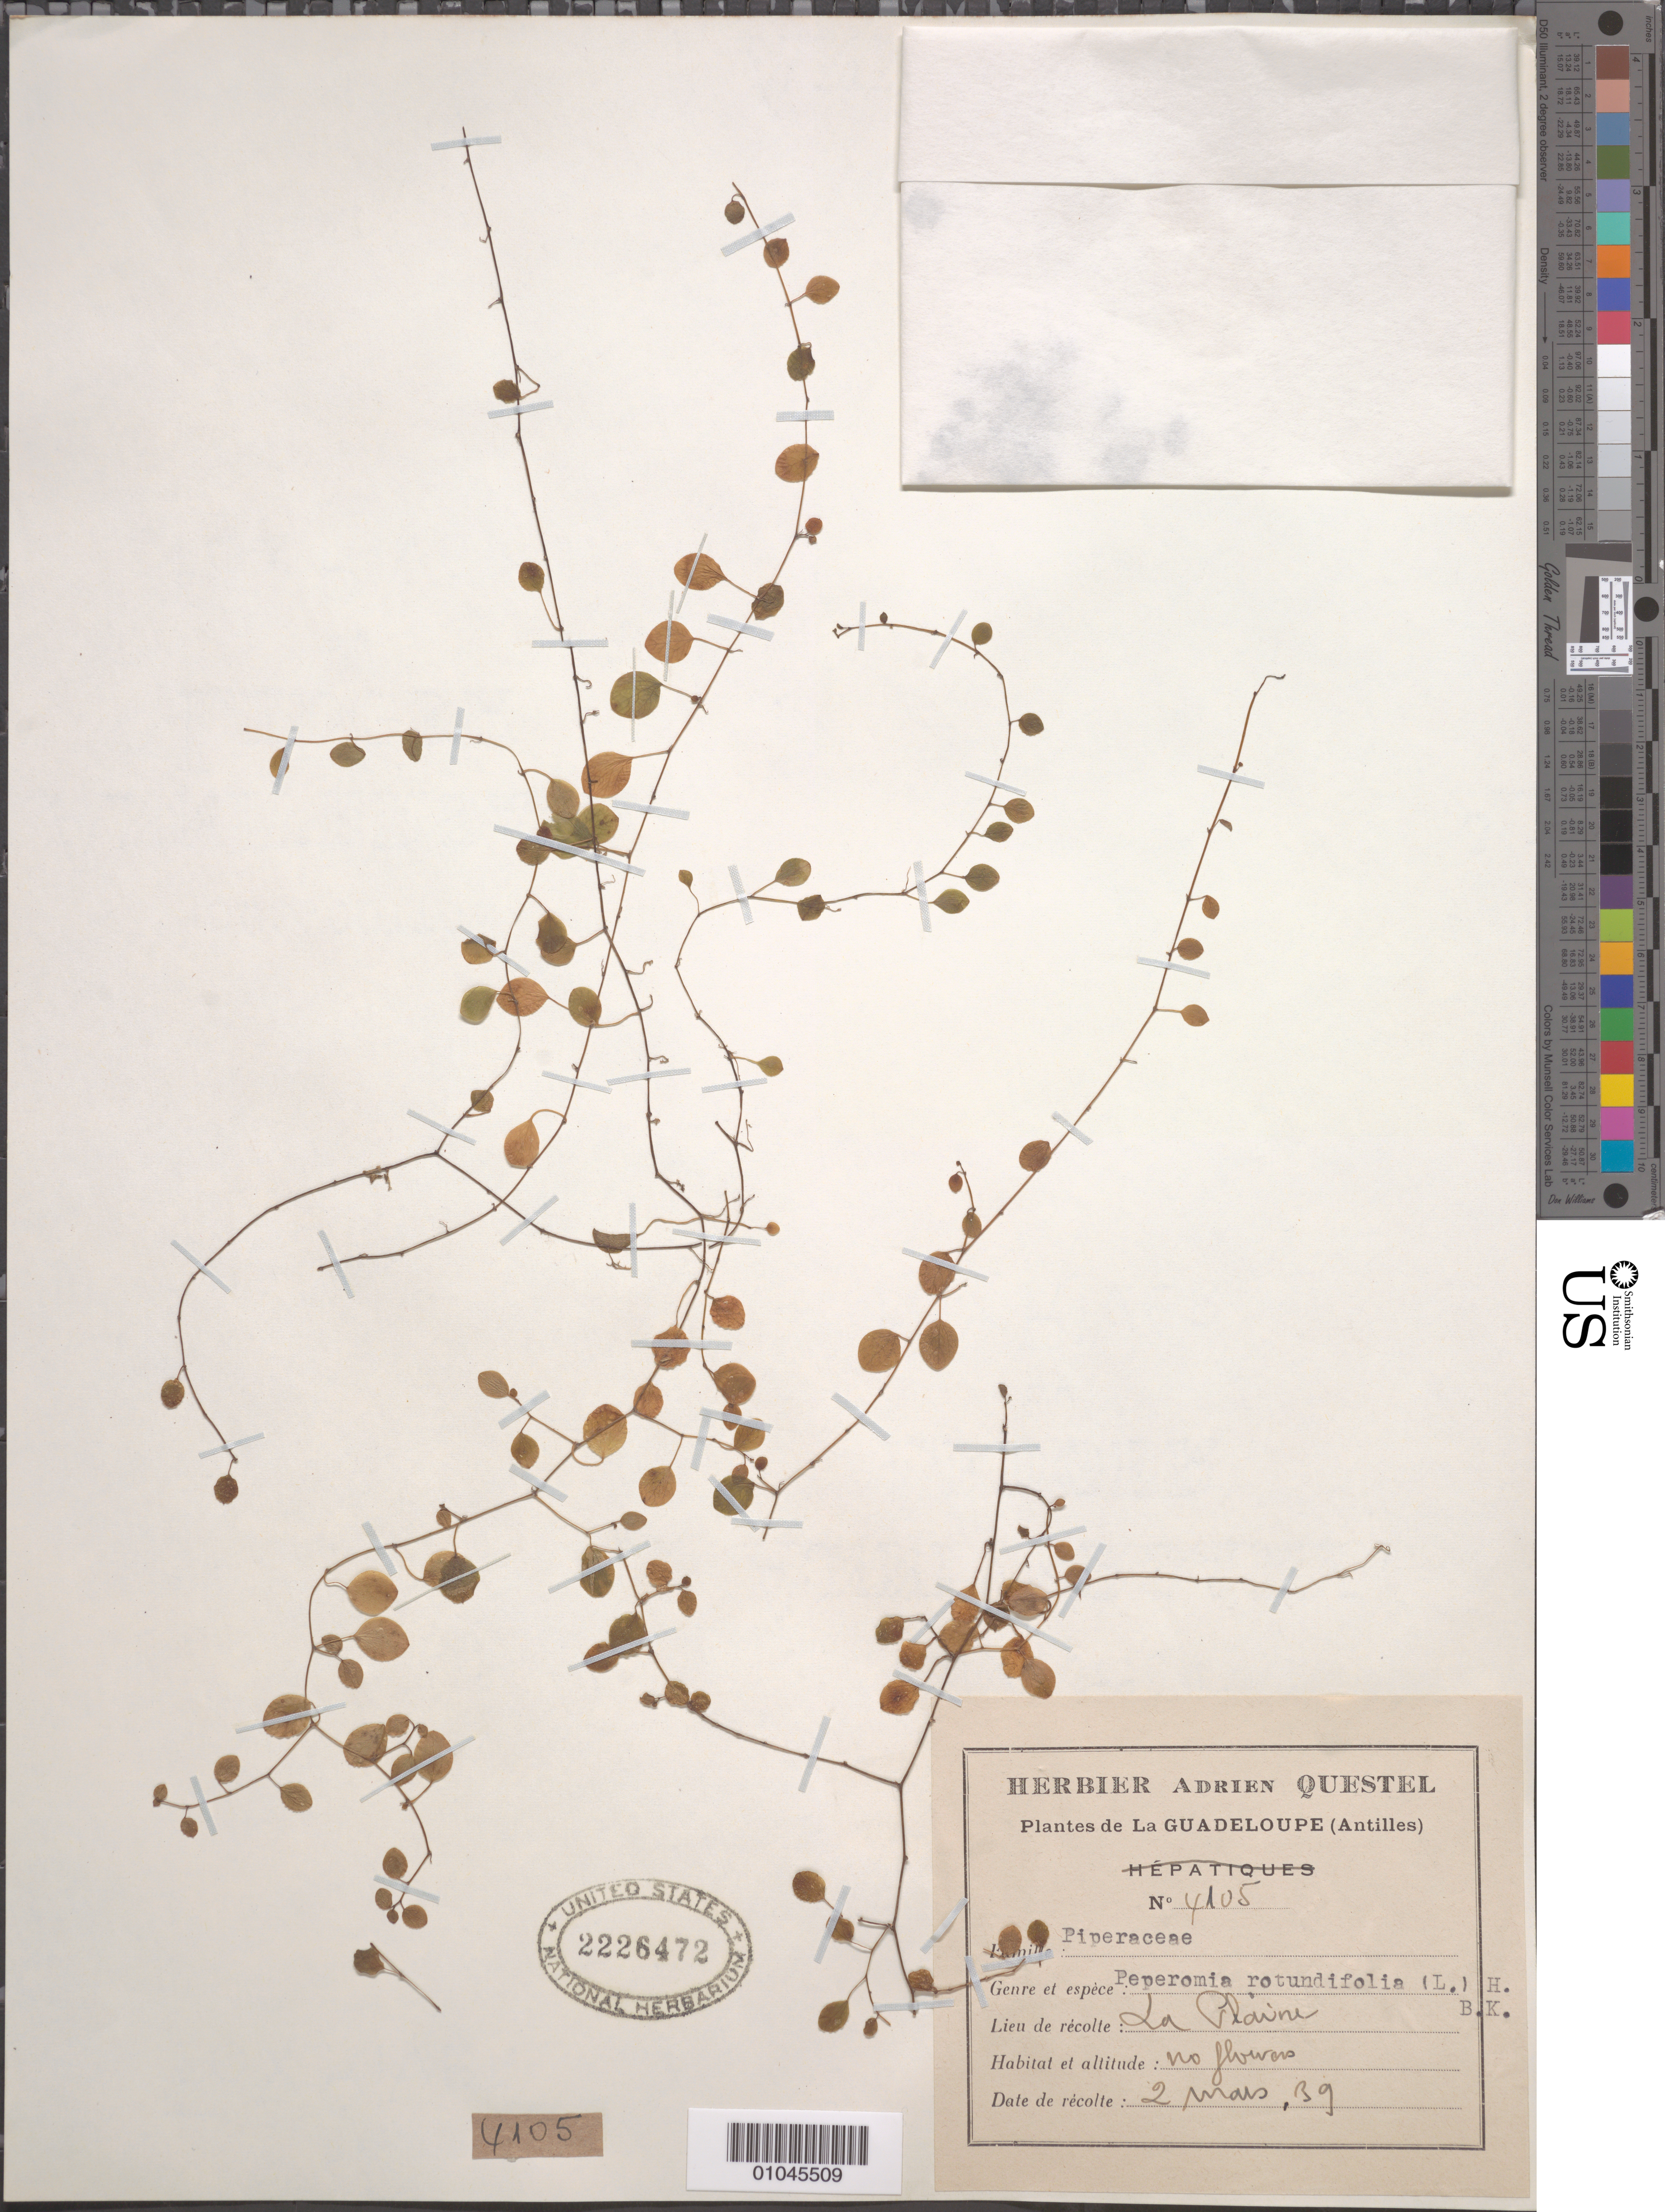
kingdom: Plantae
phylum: Tracheophyta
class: Magnoliopsida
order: Piperales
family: Piperaceae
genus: Peperomia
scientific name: Peperomia rotundifolia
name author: (L.) Kunth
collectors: A. Questel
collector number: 4105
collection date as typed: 02 Mar 1939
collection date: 1939-03-02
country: Guadeloupe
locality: Ravine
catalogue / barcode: US 2226472